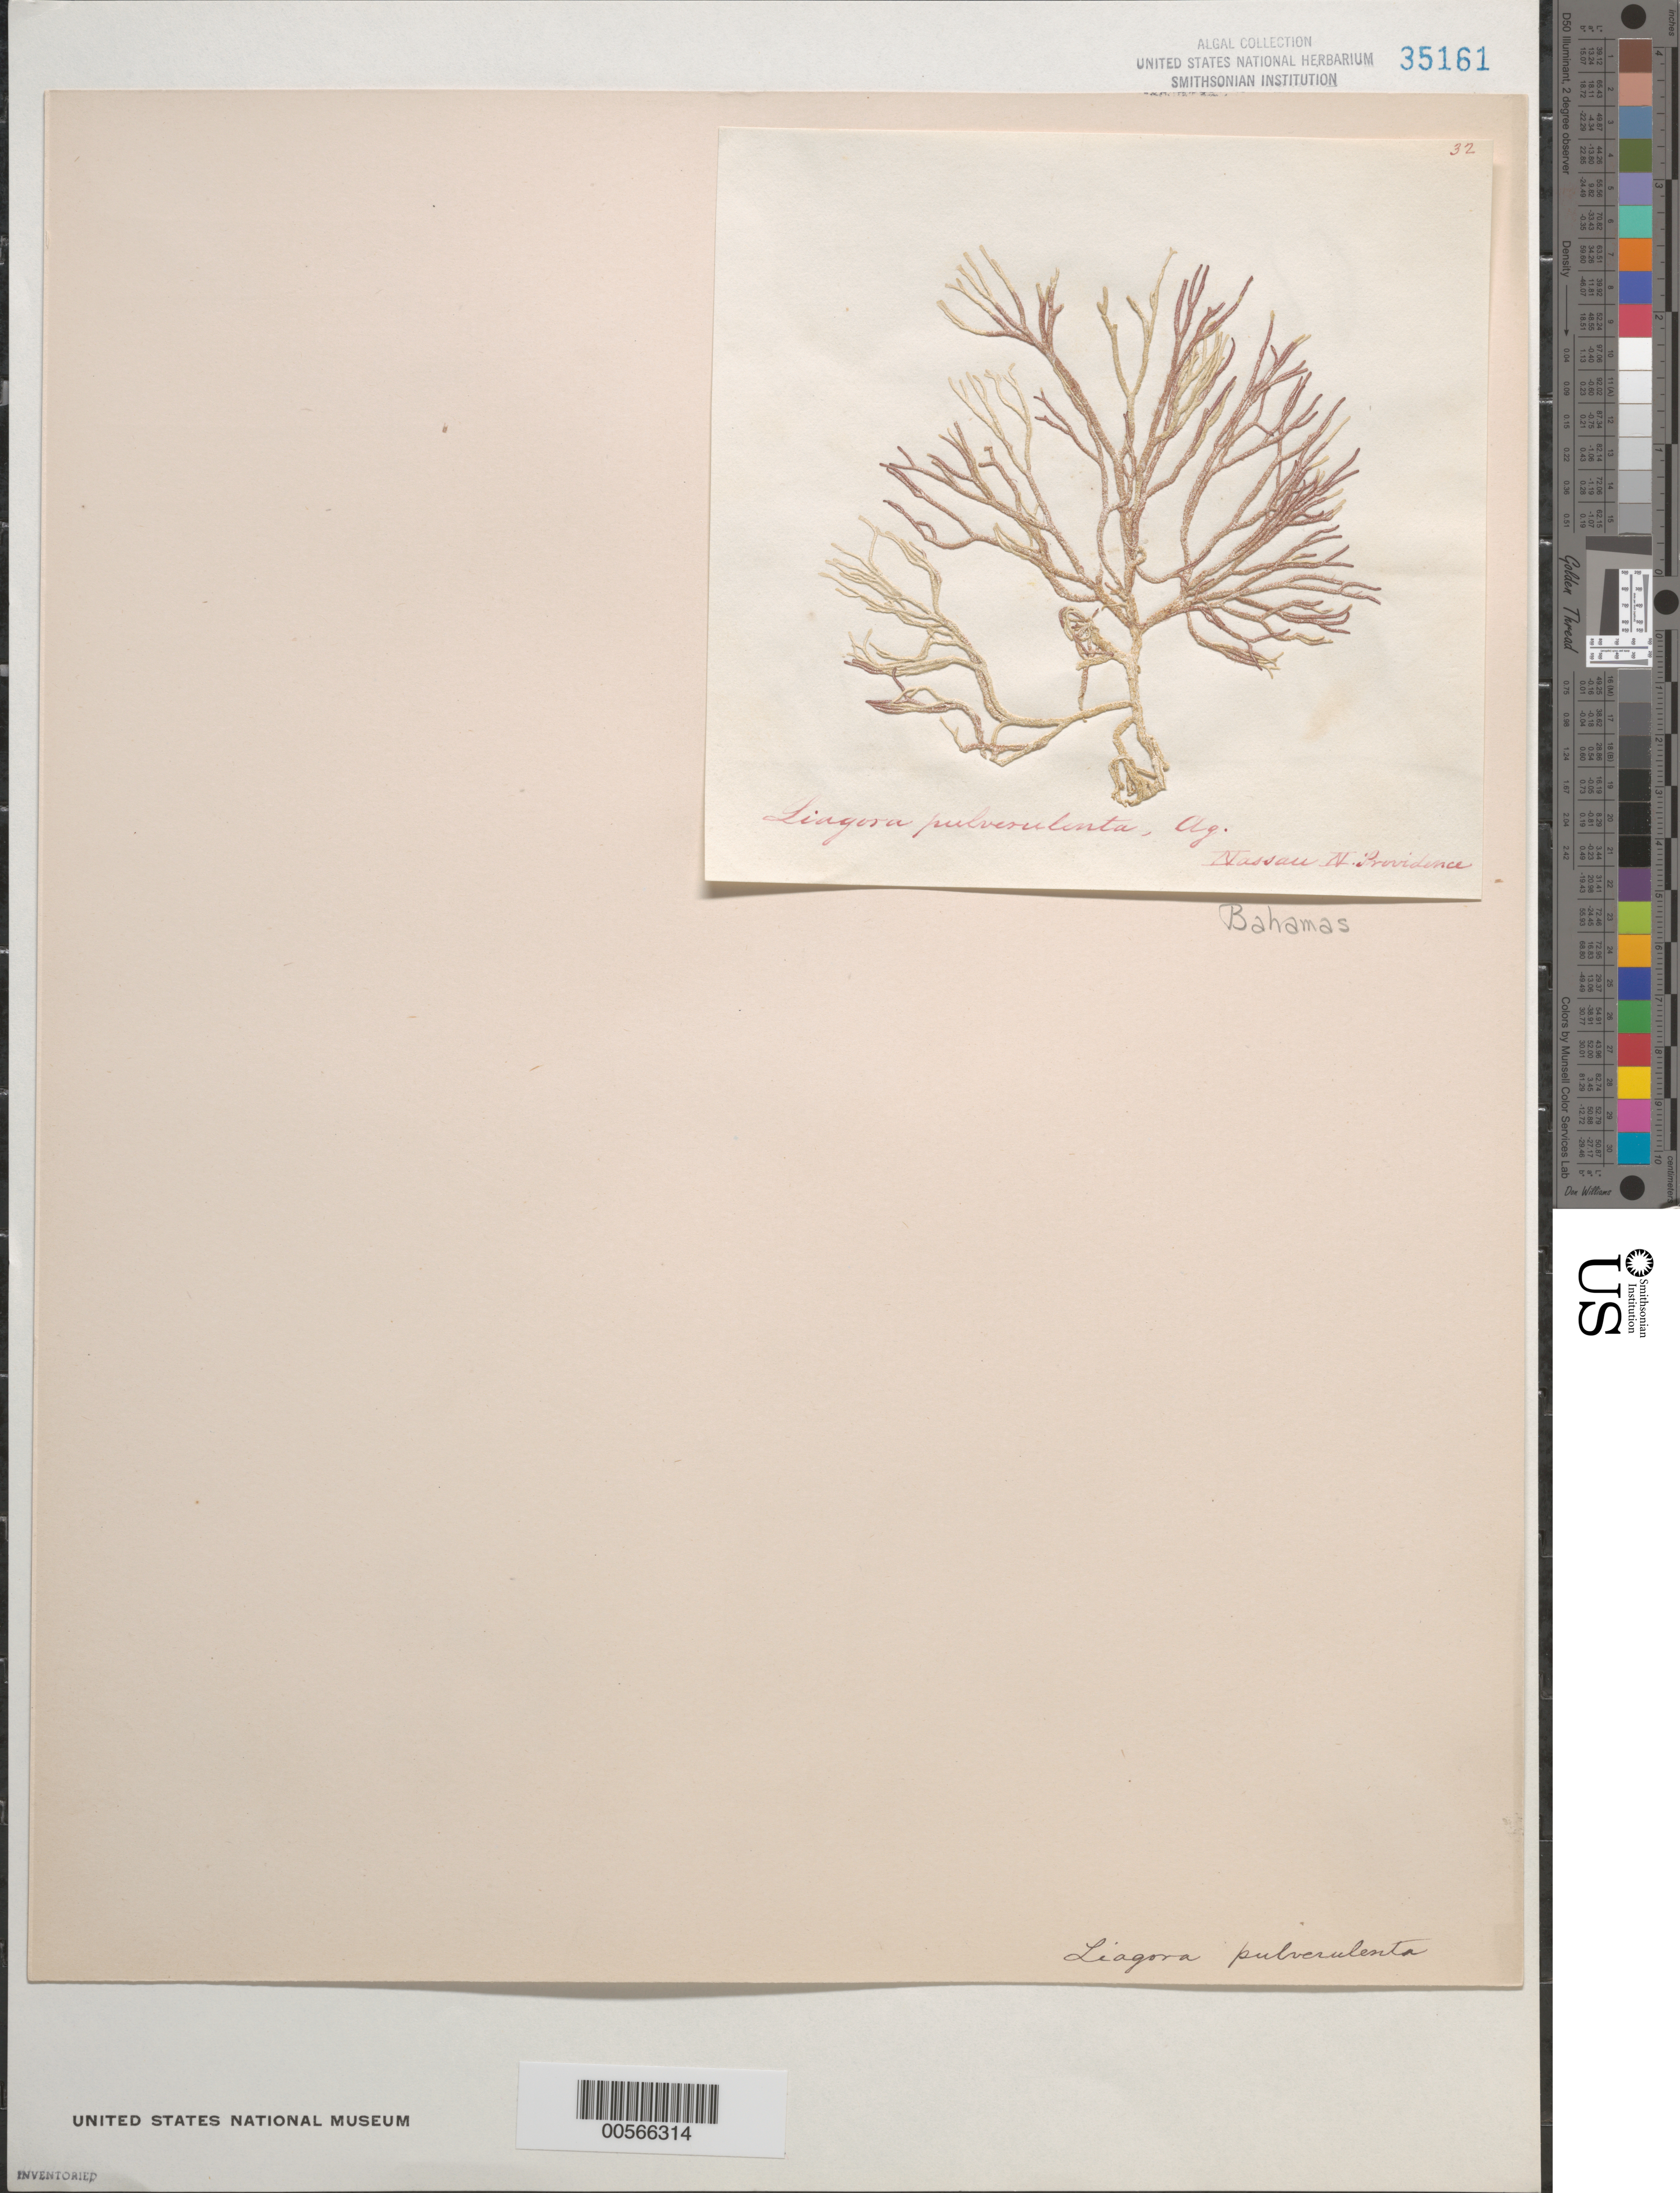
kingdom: Plantae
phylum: Rhodophyta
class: Florideophyceae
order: Nemaliales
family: Liagoraceae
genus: Liagora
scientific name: Liagora ceranoides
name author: J.V.Lamouroux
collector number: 32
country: Bahamas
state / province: New Providence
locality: Nassau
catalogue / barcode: US 35161